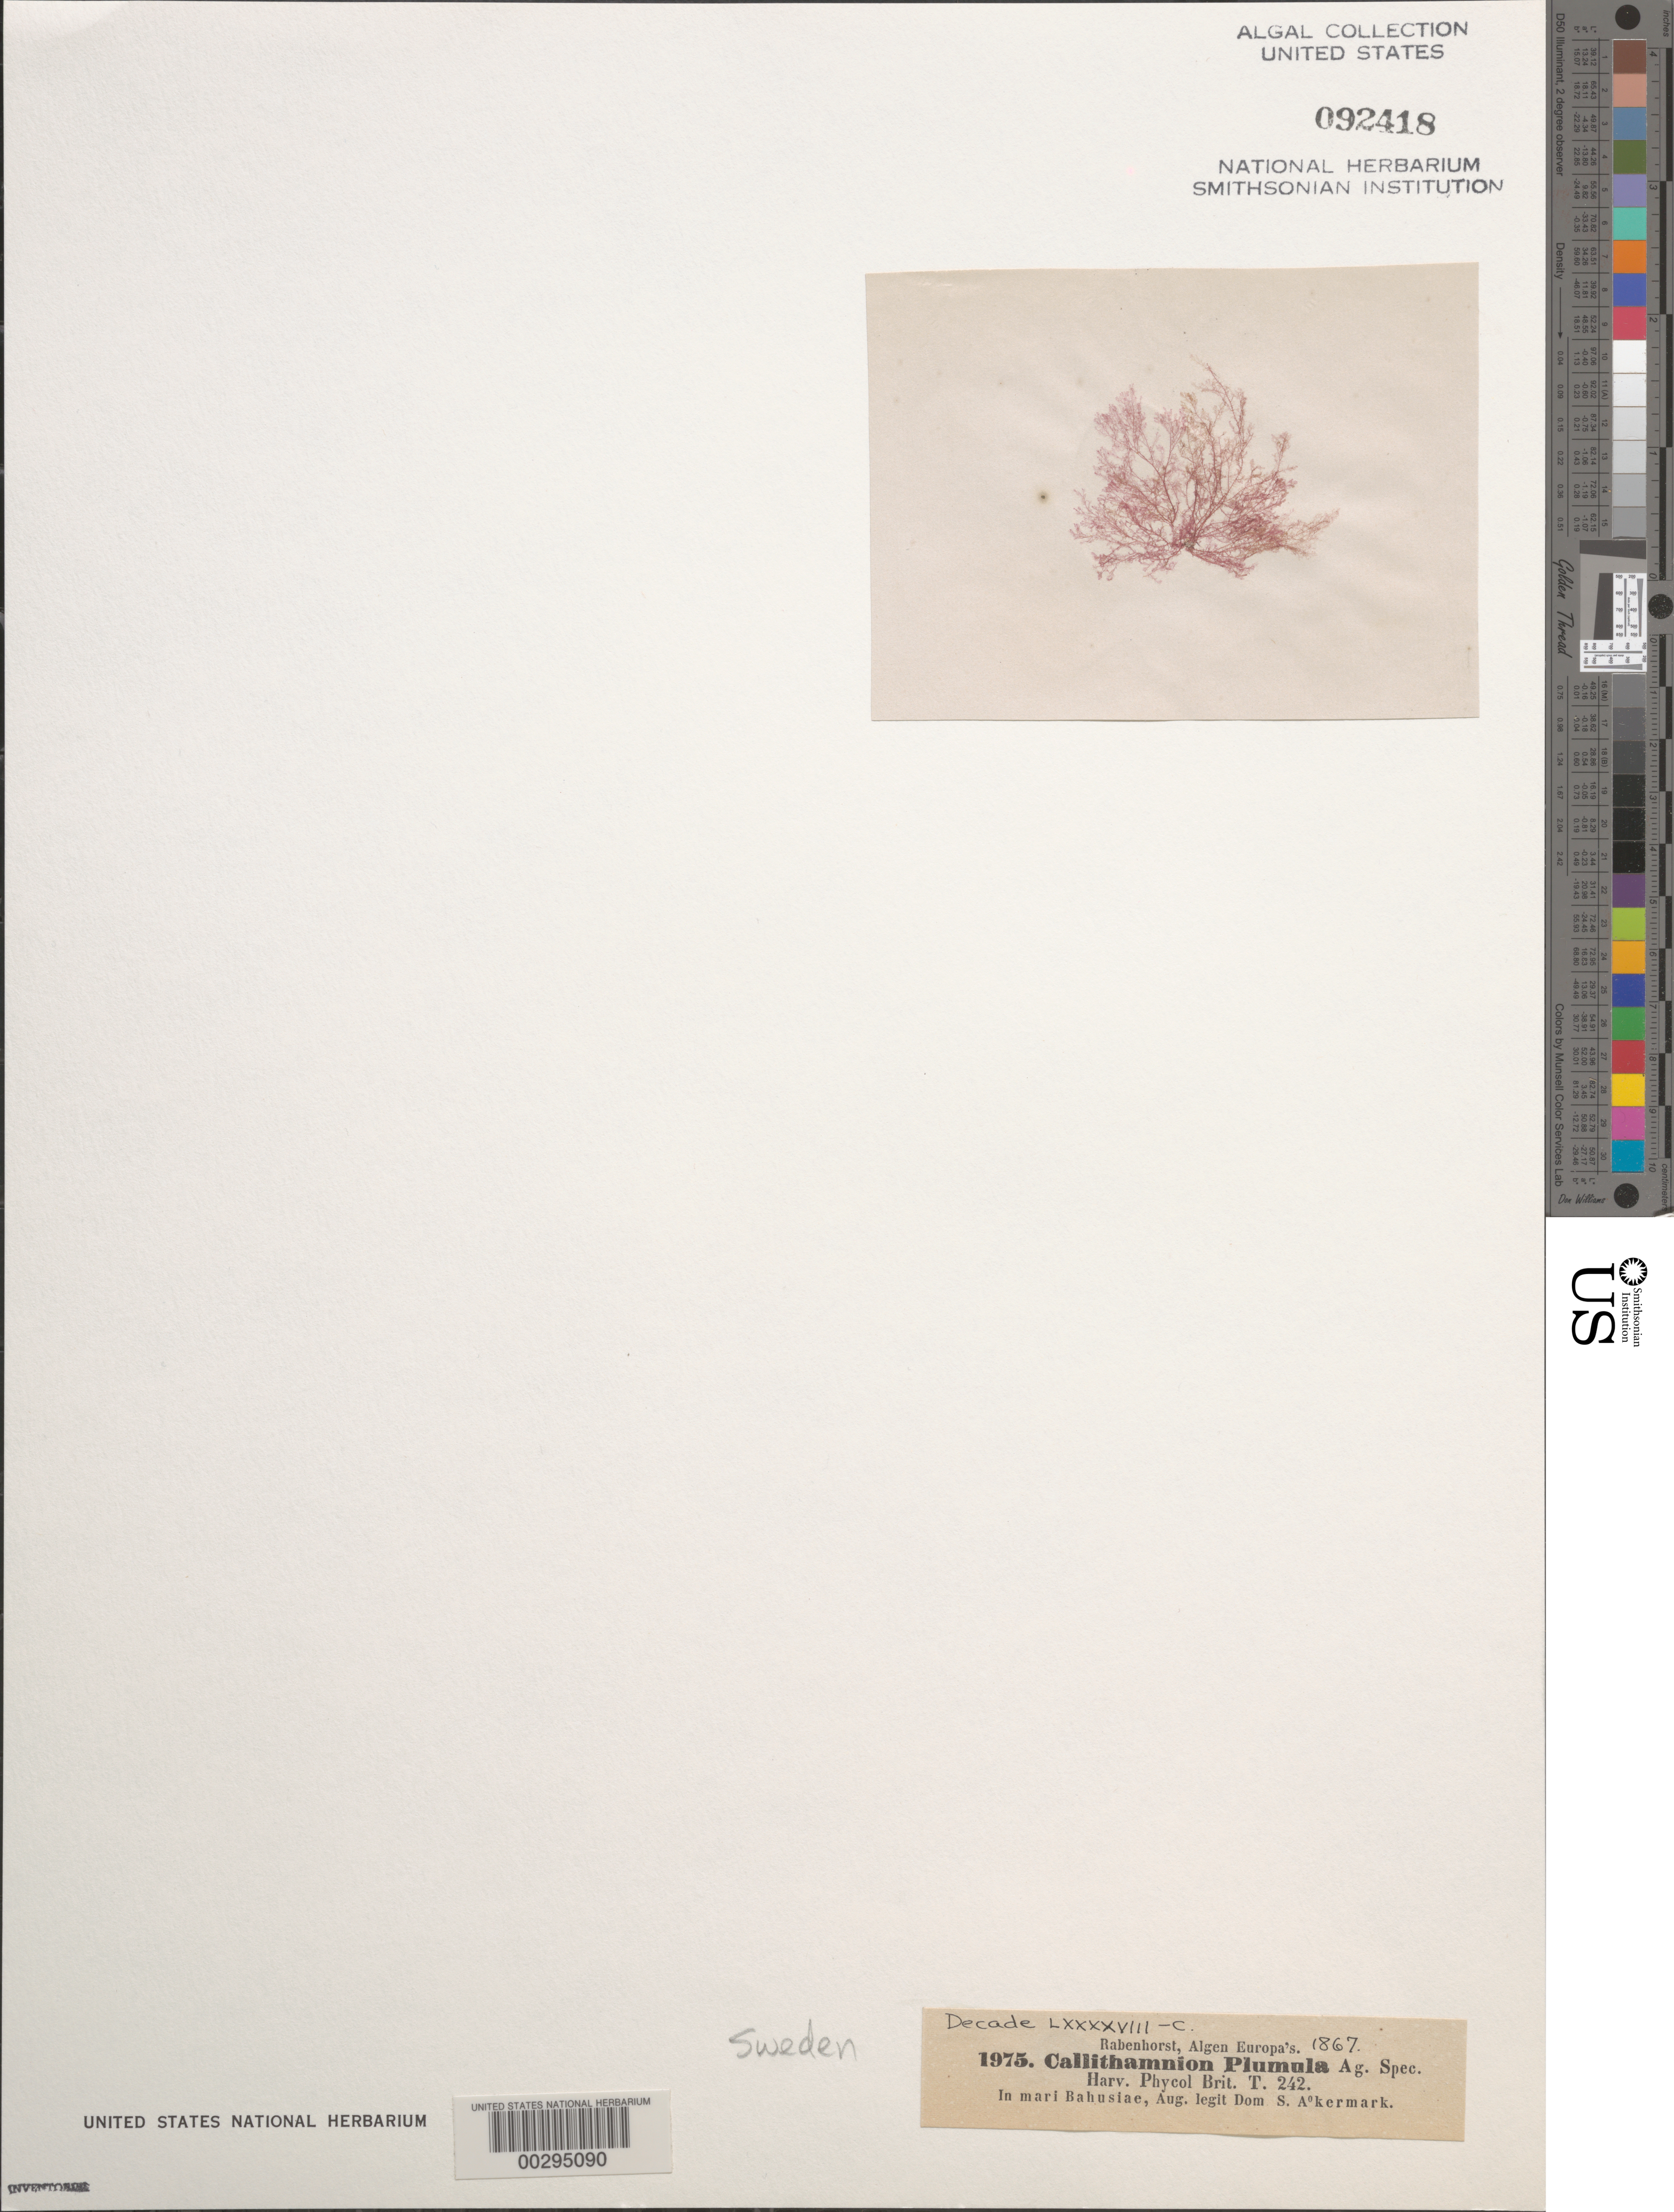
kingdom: Plantae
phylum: Rhodophyta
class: Florideophyceae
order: Ceramiales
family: Ceramiaceae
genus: Pterothamnion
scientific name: Pterothamnion plumula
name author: (J. Ellis) Näg.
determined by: Algae name updating Project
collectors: S. Akermark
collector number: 1975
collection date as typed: Aug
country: Sweden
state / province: Västra Götaland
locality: Bohus Bay (mari bahusiae)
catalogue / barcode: US 92418